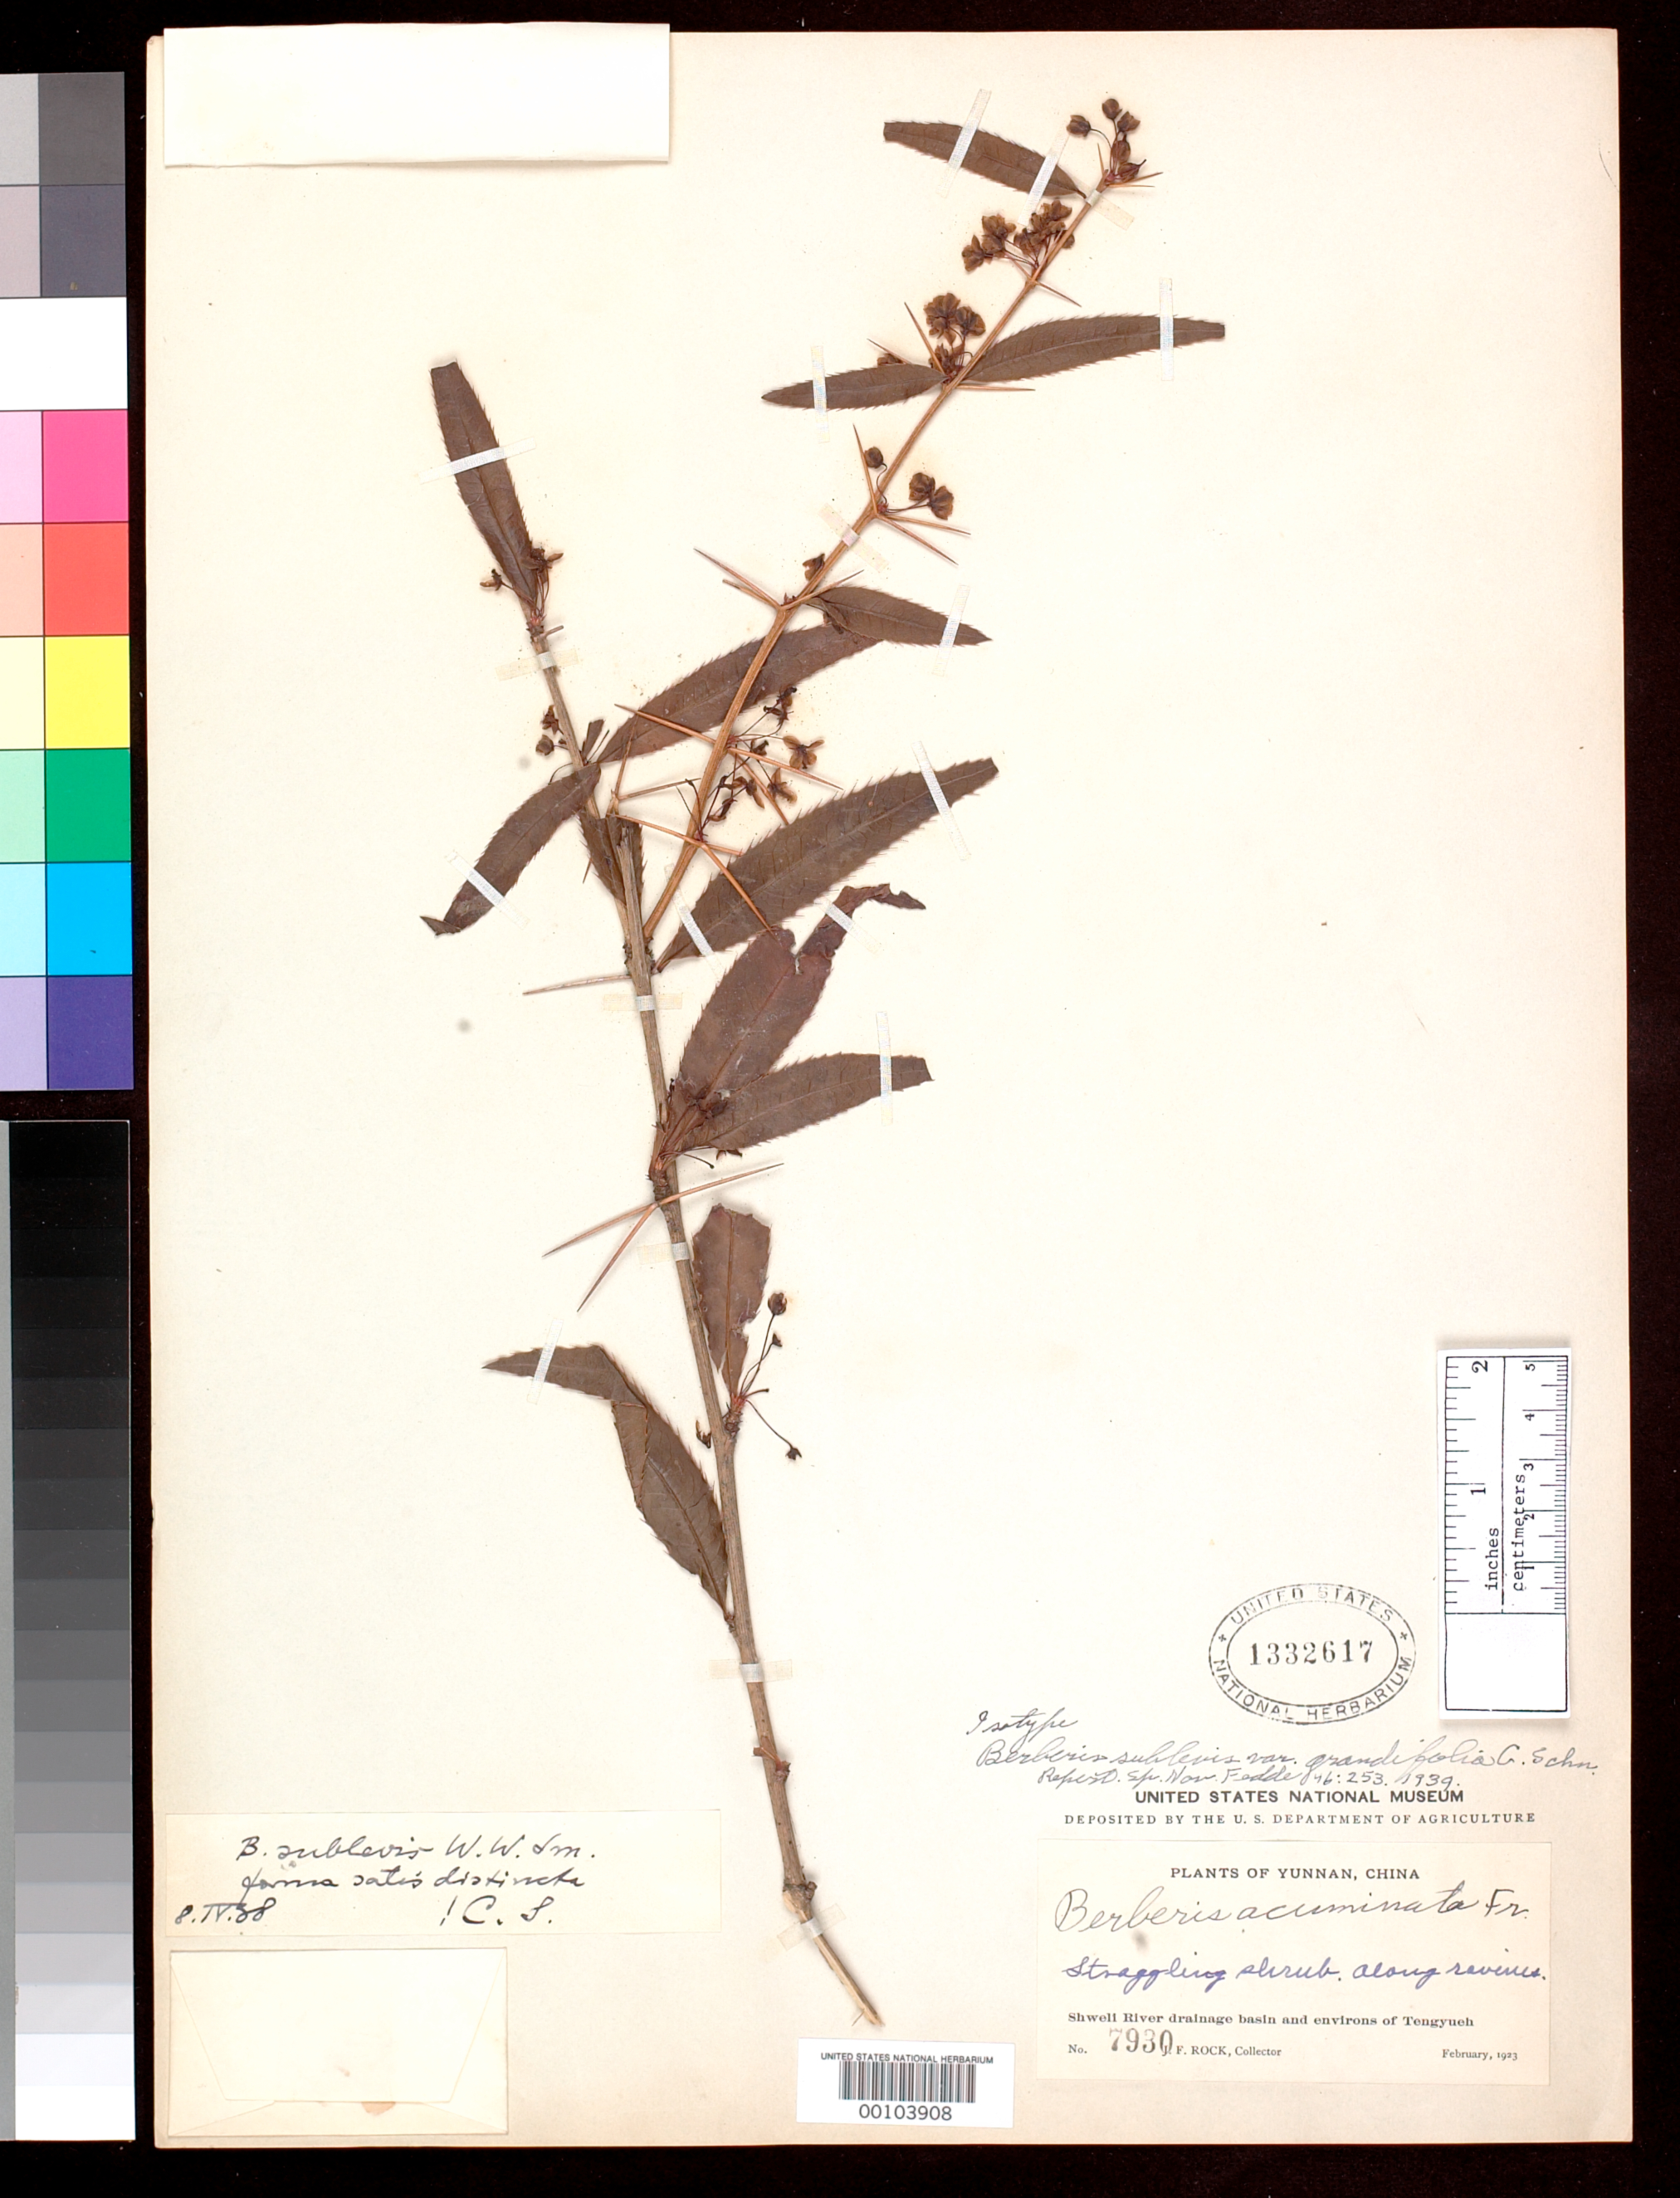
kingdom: Plantae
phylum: Tracheophyta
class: Magnoliopsida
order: Ranunculales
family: Berberidaceae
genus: Berberis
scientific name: Berberis sublevis var. grandifolia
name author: C.K. Schneid.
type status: Isotype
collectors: J. F. Rock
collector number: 7930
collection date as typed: Feb 1923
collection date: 1923-02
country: China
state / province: Yunnan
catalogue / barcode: US 1332617